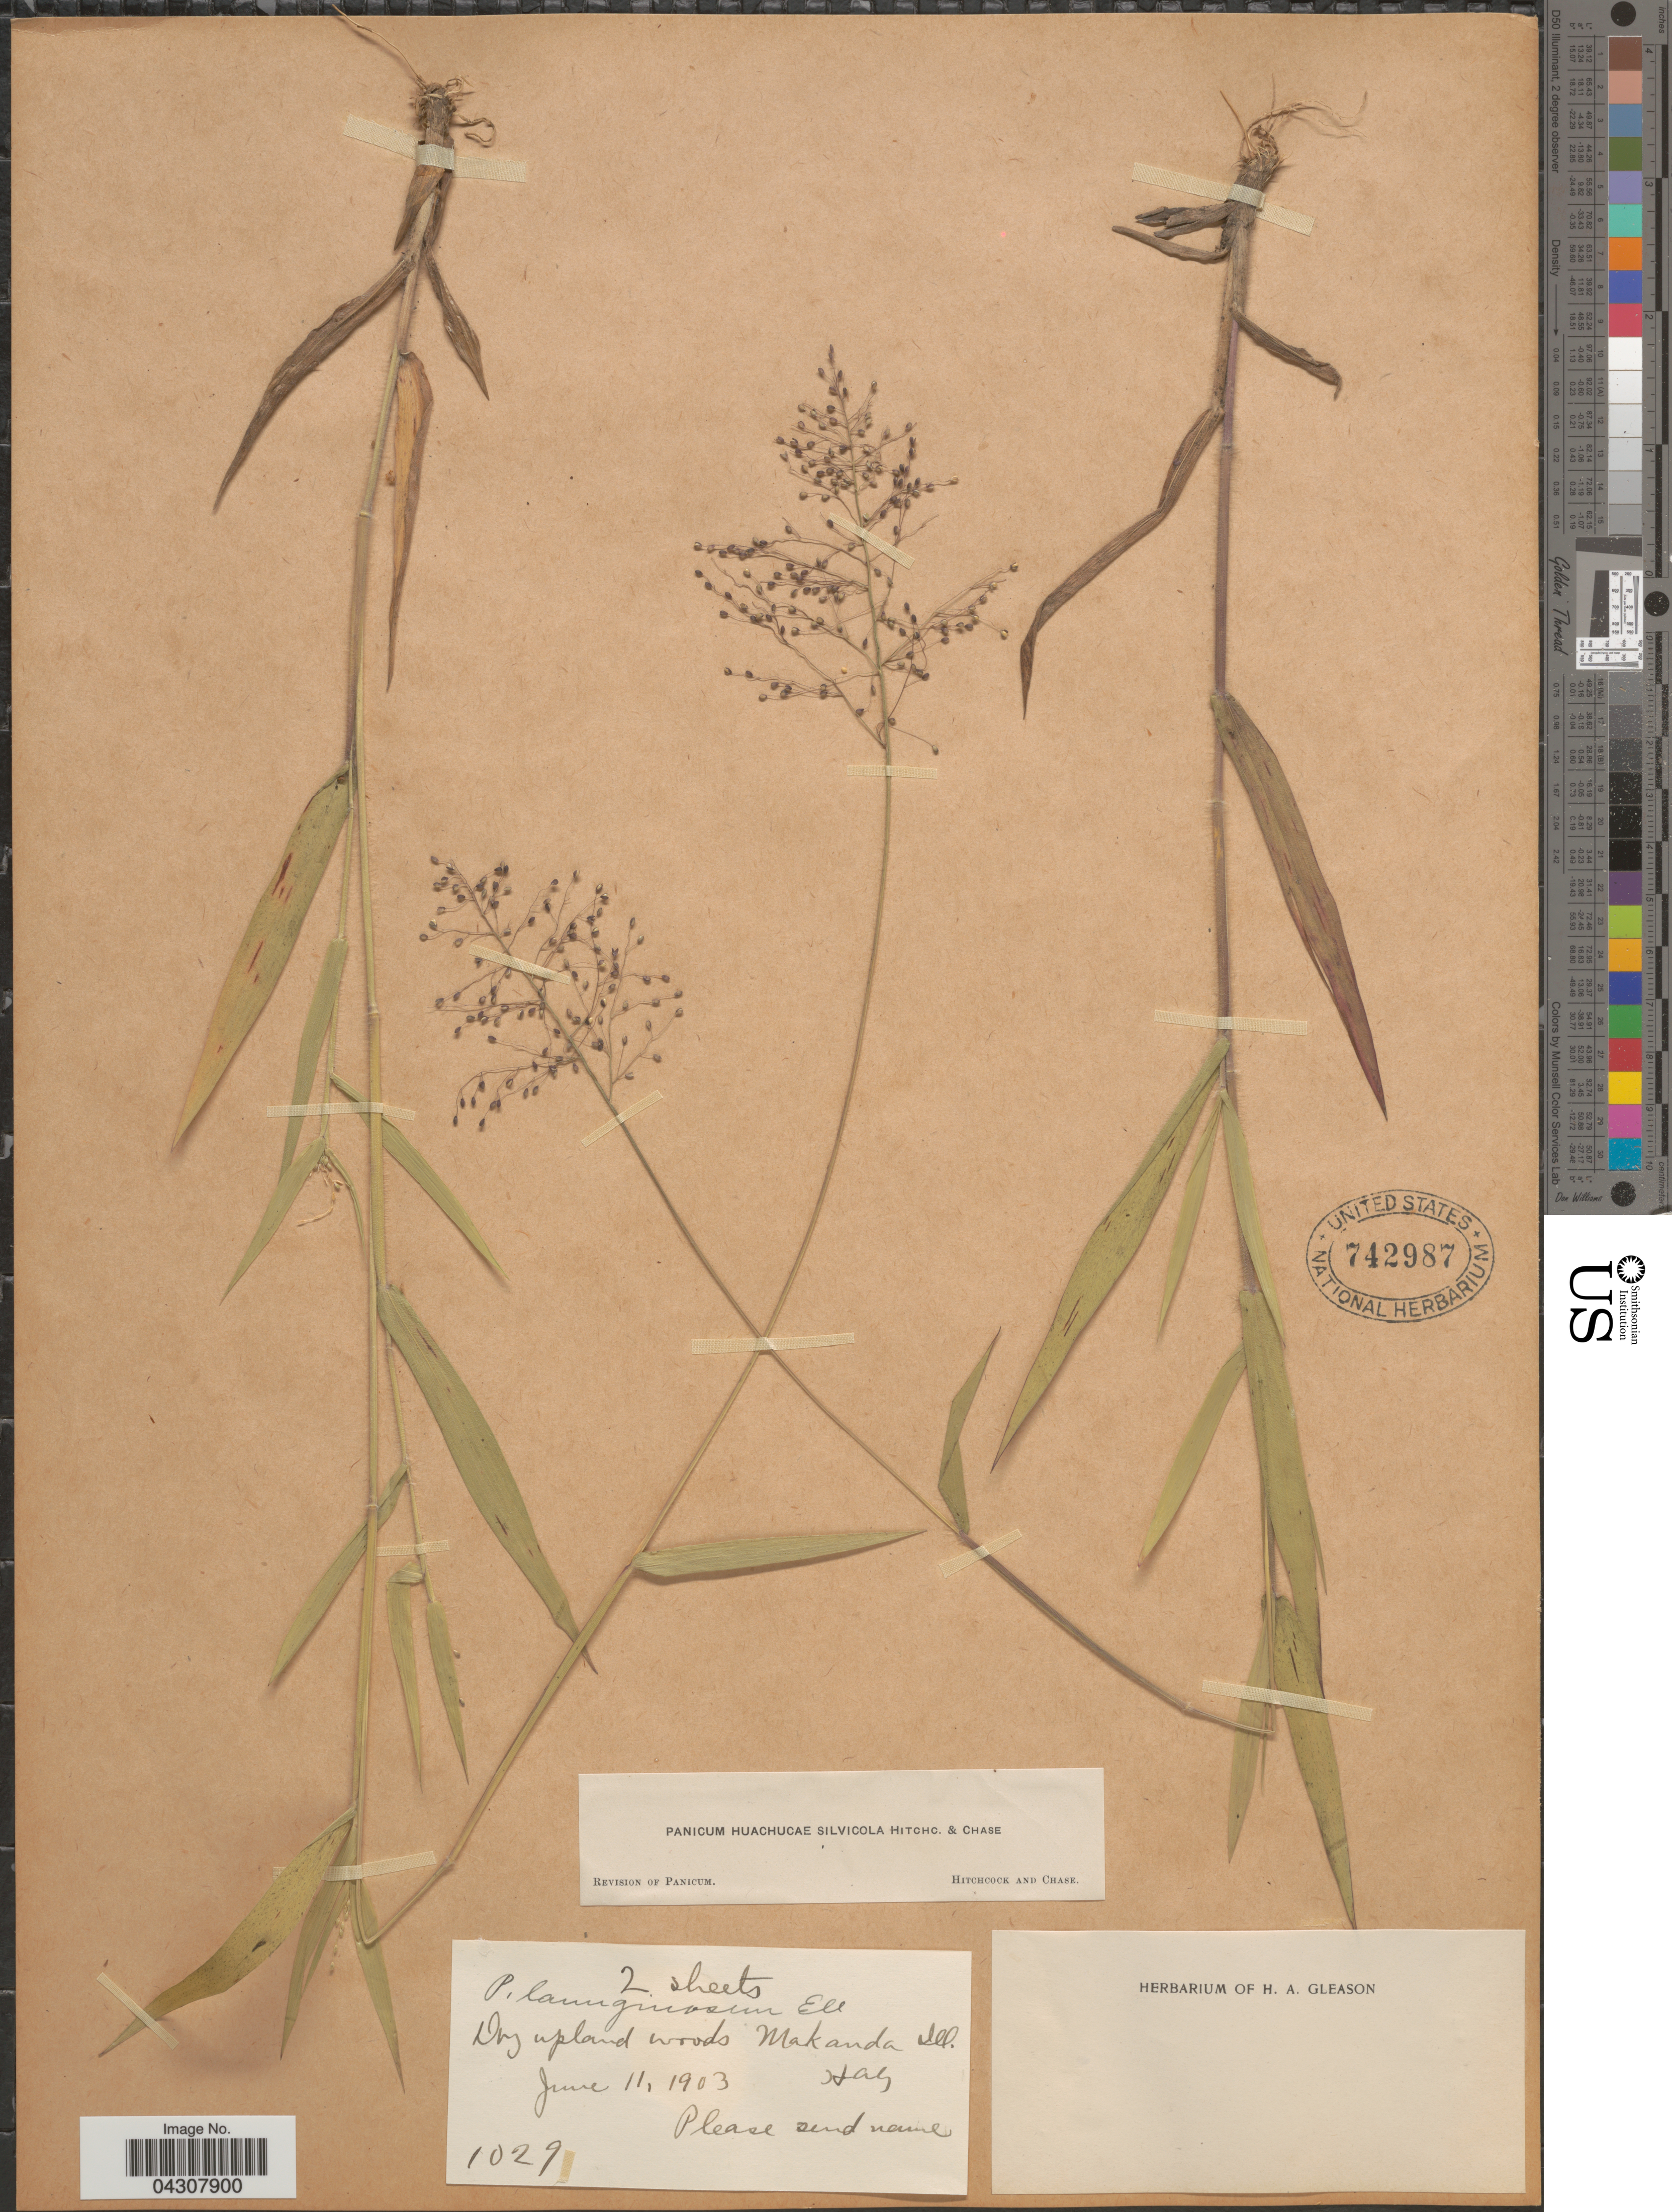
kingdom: Plantae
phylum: Tracheophyta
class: Liliopsida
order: Poales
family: Poaceae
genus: Dichanthelium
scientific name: Dichanthelium acuminatum var. acuminatum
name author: (Sw.) Gould & C.A. Clark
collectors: H. A. Gleason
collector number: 1029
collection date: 1903-06-11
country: United States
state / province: Illinois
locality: Dry uplands woods Makanda.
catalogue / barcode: US 742987